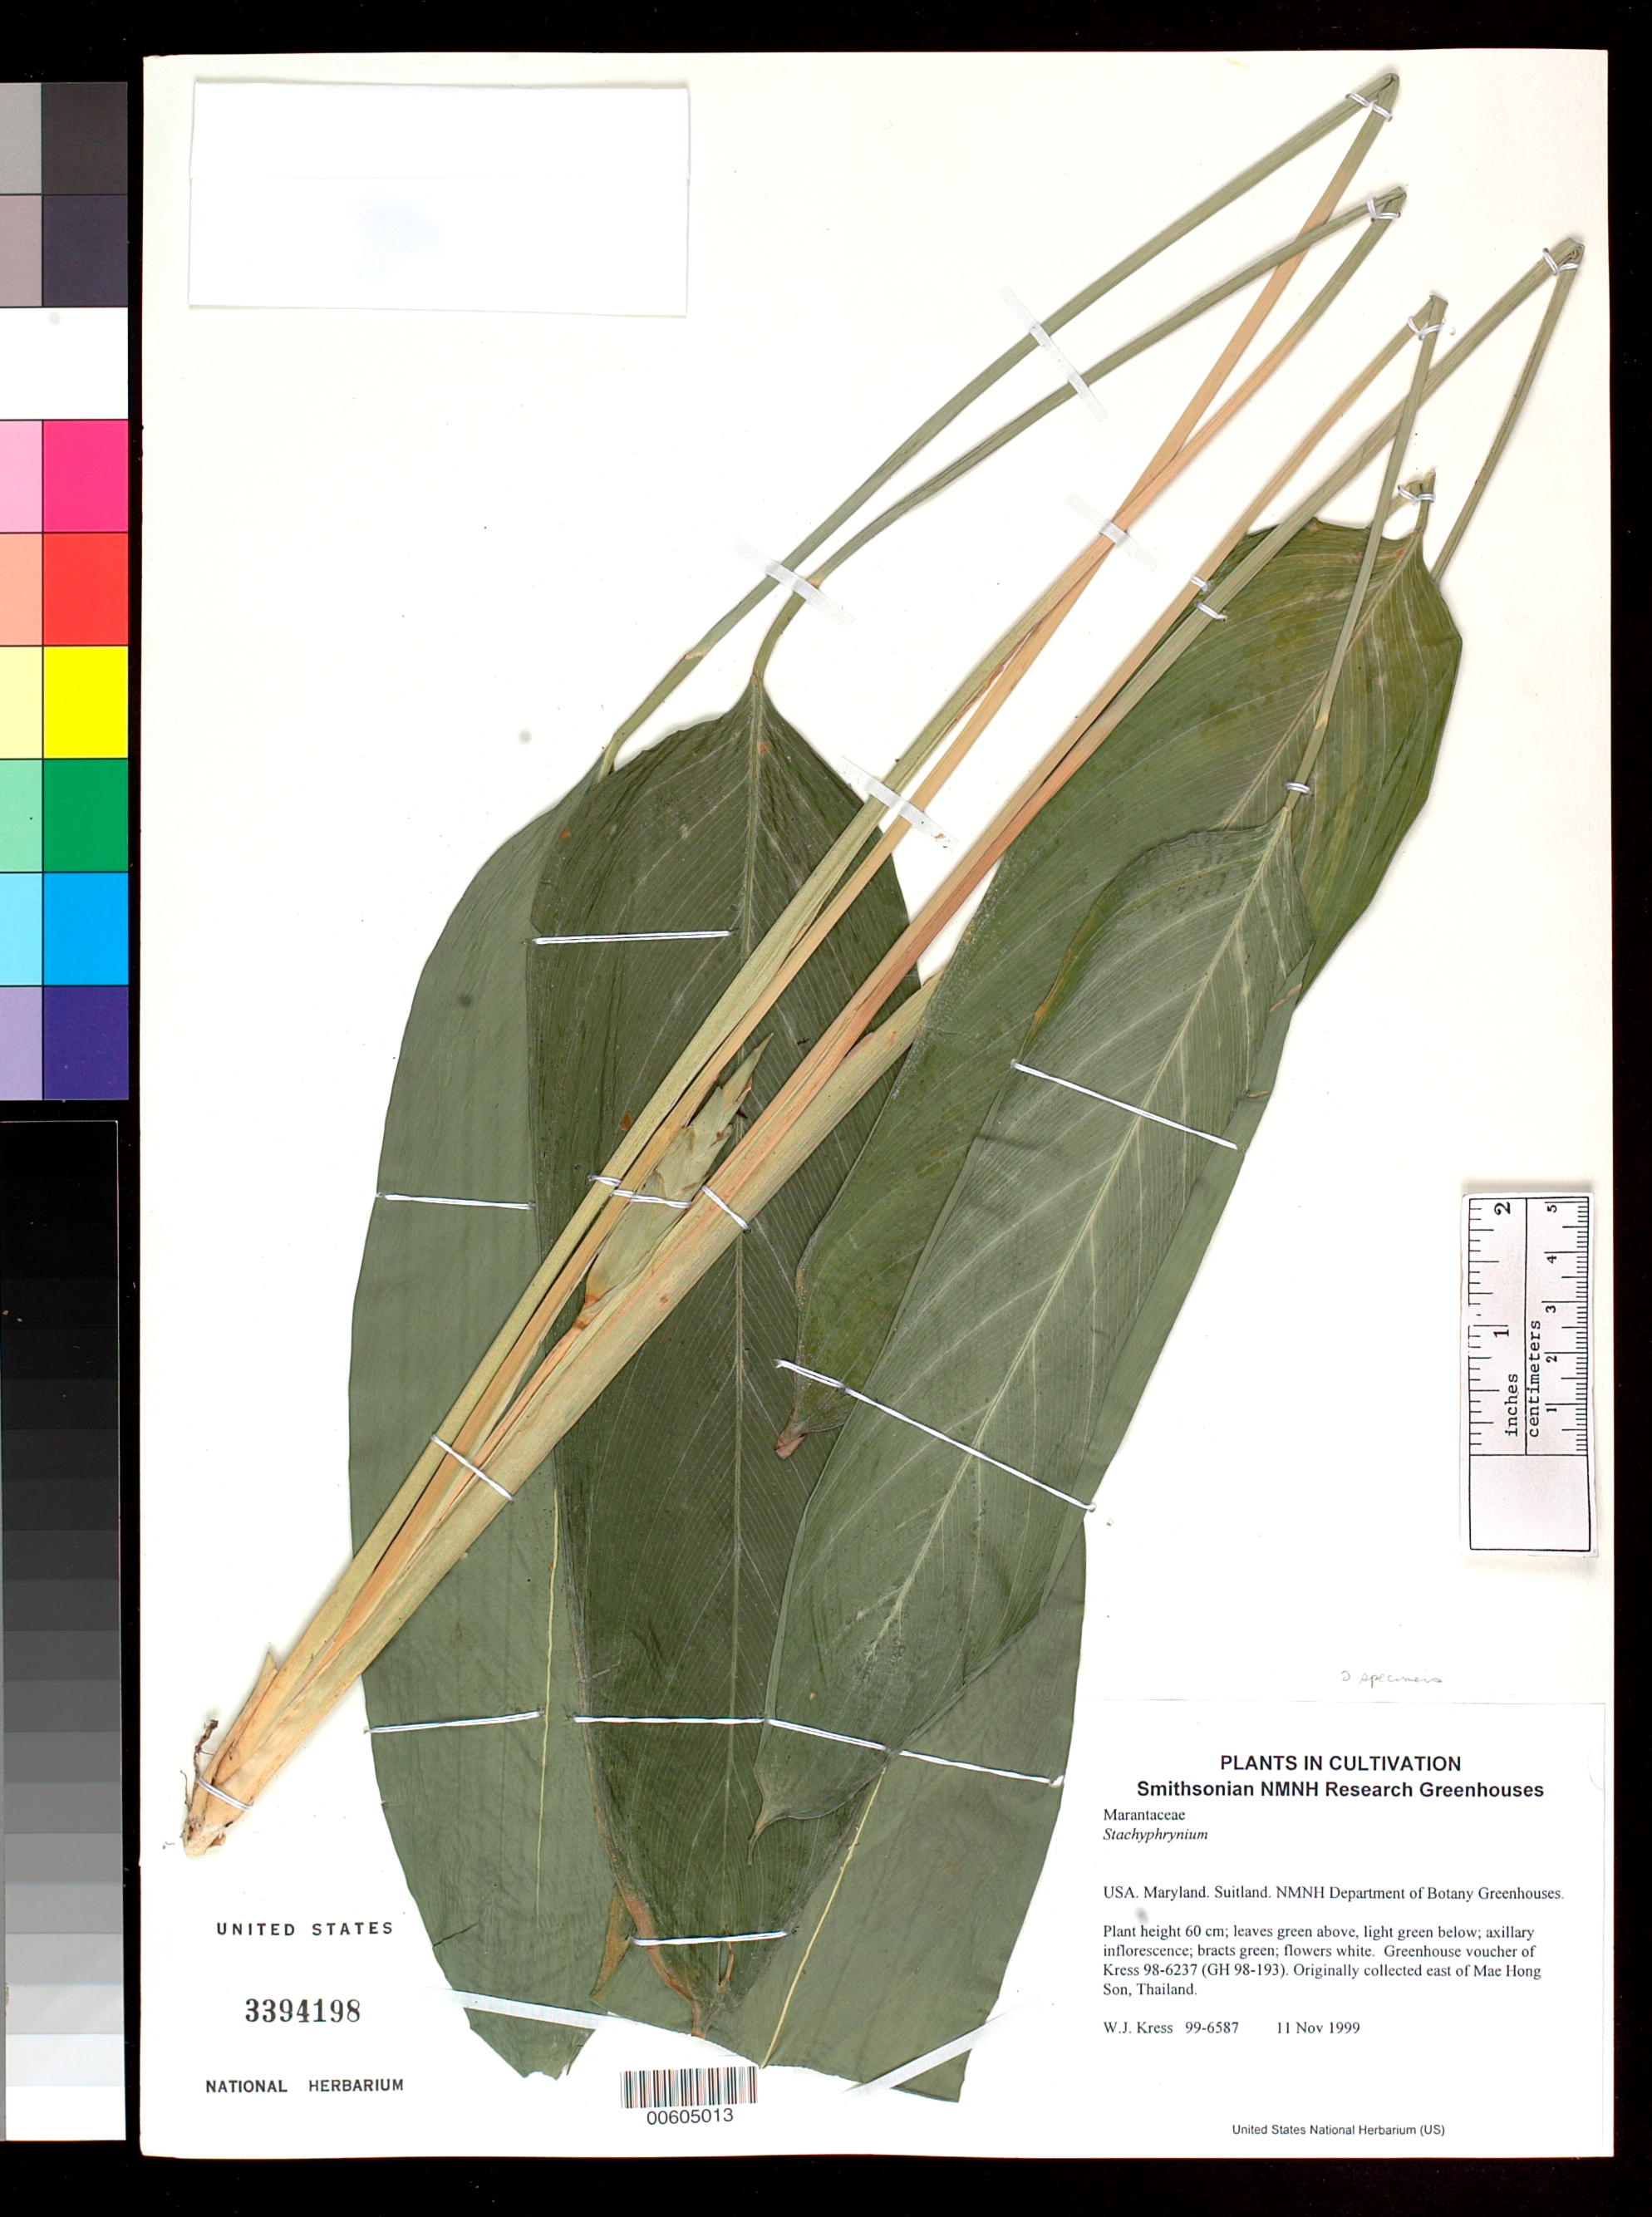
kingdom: Plantae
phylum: Tracheophyta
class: Liliopsida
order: Zingiberales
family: Marantaceae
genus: Stachyphrynium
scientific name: Stachyphrynium spicatum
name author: (Roxb.) K. Schum.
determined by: Kress, W. J., (US), Smithsonian Institution - National Museum of Natural History (UNITED STATES)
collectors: W. J. Kress & M. Bordelon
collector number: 99-6587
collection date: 1999-11-11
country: United States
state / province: Maryland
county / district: Prince George's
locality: NMNH Botany Research Greenhouses. Suitland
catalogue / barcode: US 3394198